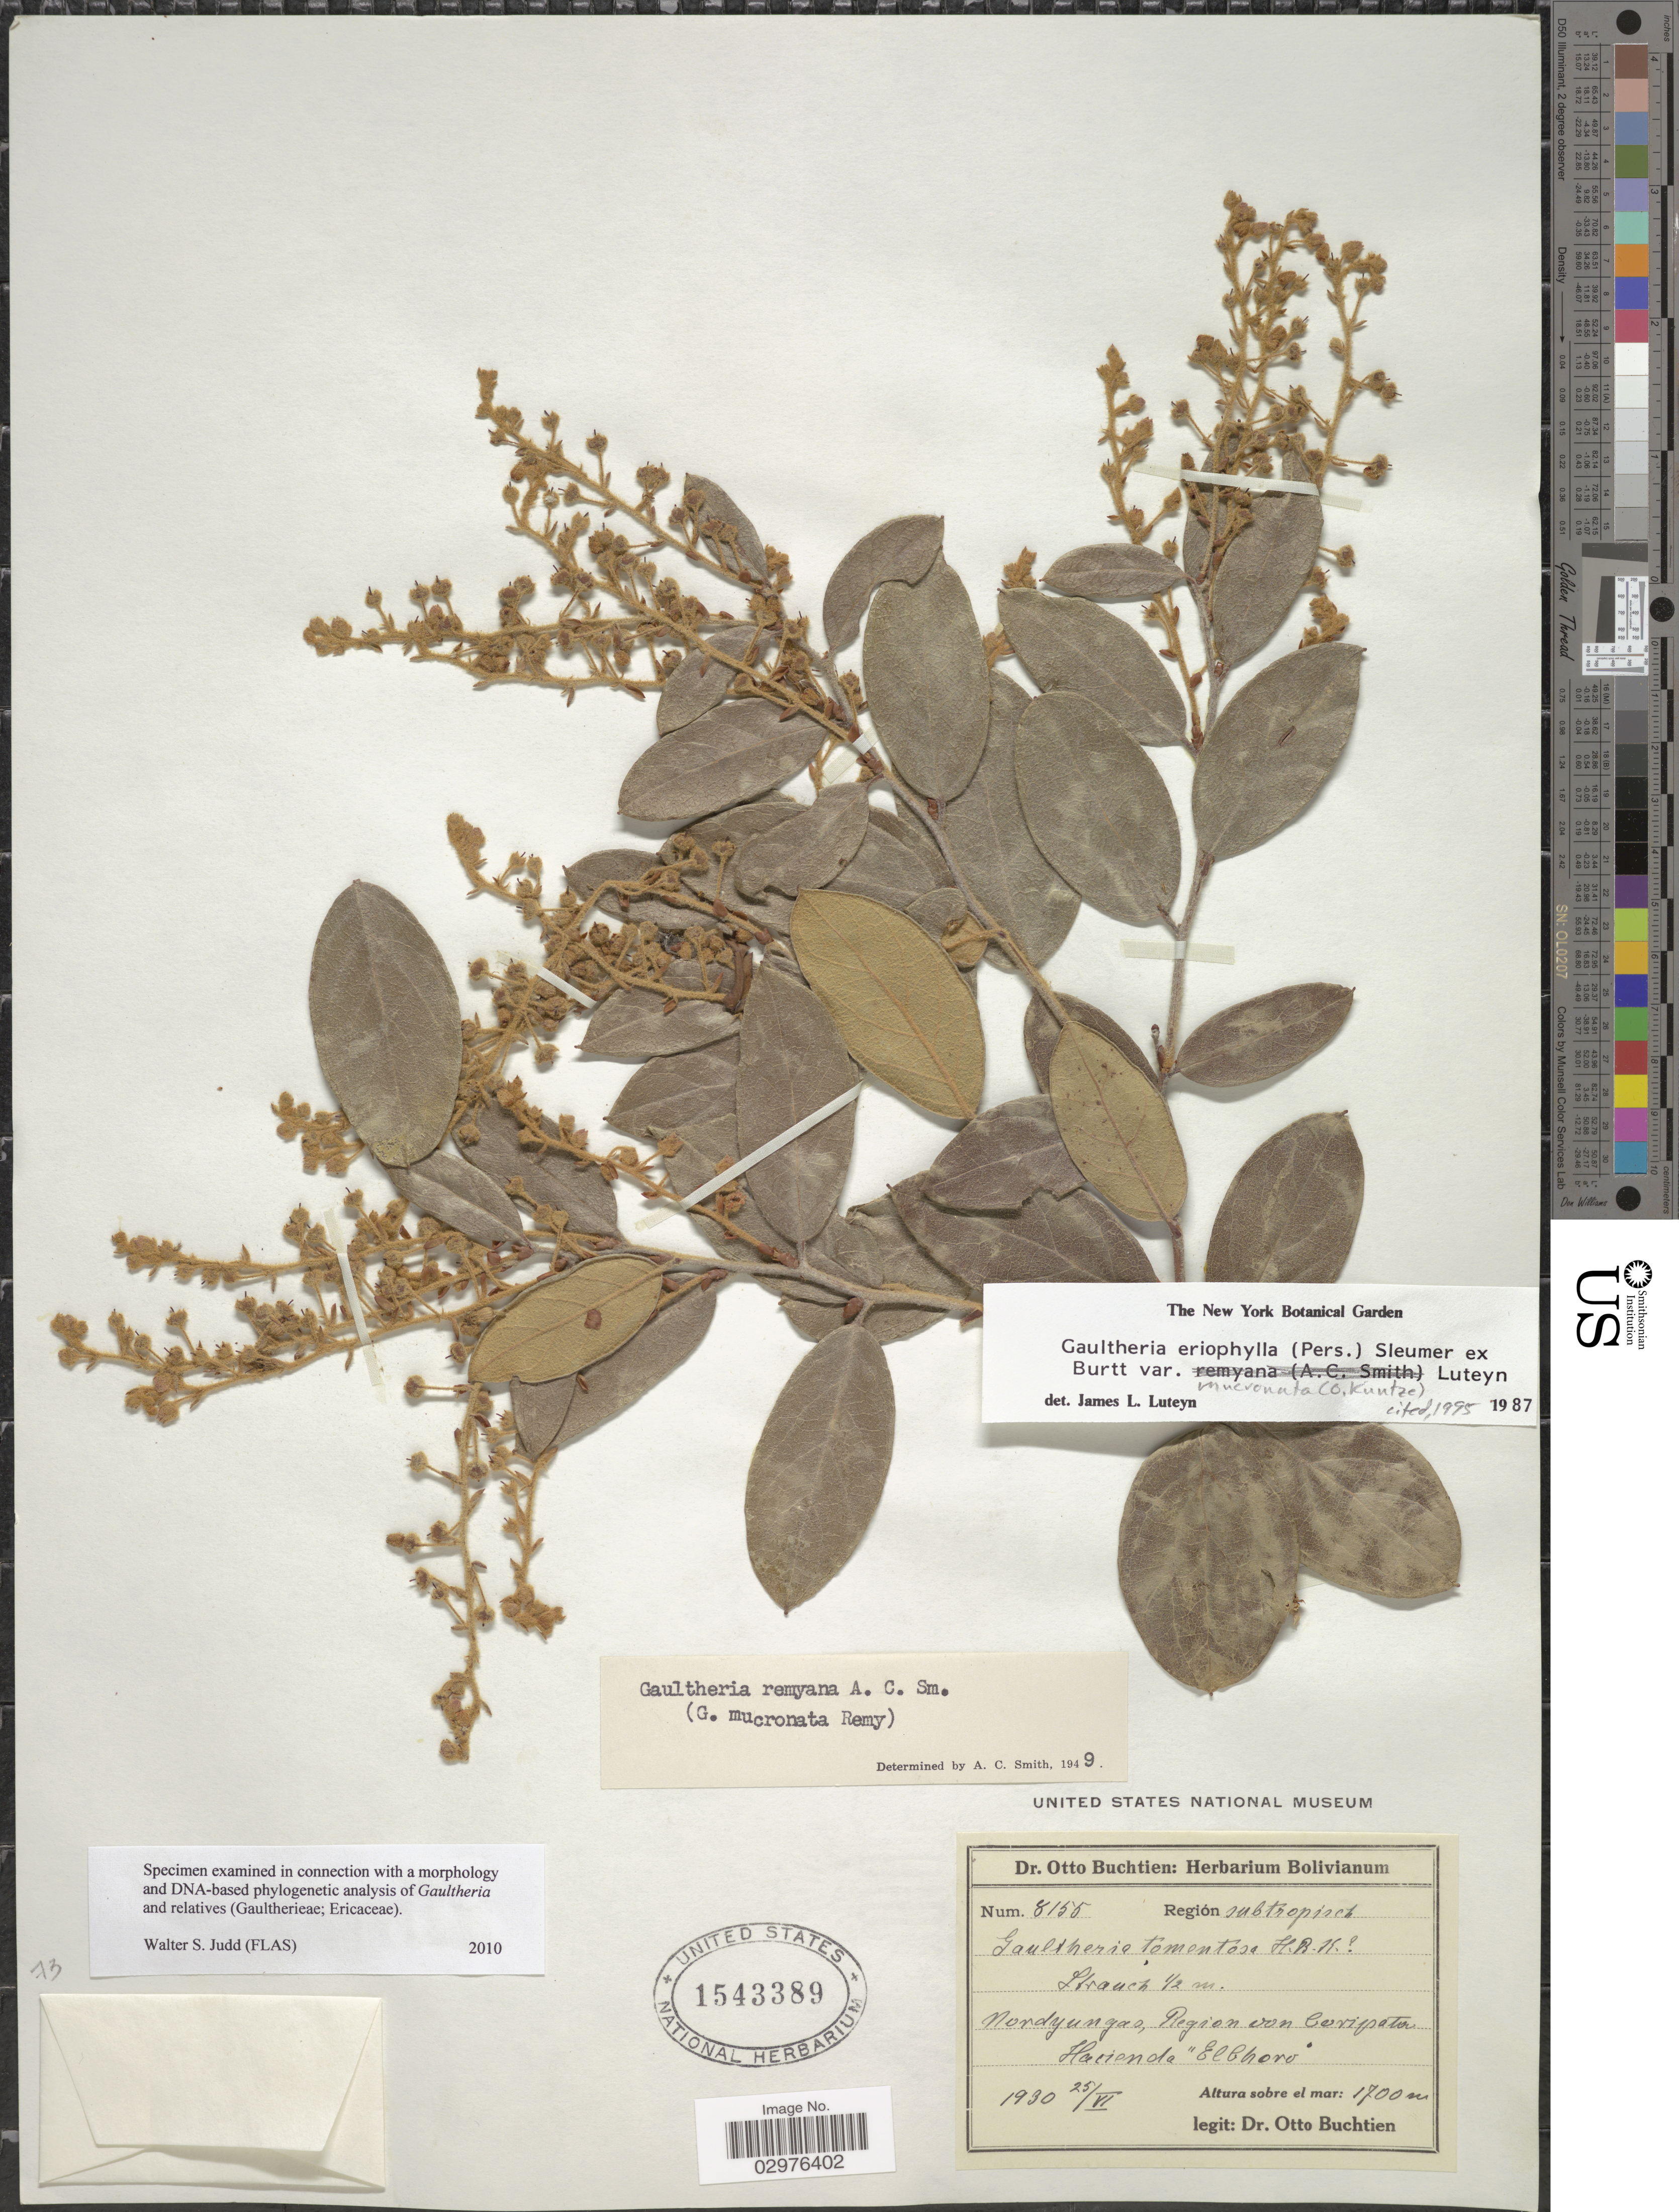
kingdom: Plantae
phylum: Tracheophyta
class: Magnoliopsida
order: Ericales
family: Ericaceae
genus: Gaultheria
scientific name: Gaultheria eriophylla var. mucronata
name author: Luteyn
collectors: O. Buchtien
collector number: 8155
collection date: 1930-06-25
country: Bolivia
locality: Región subtropical. Nordyungas, Region von Coripata. Hacienda "El Choro".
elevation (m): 1700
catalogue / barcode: US 1543389